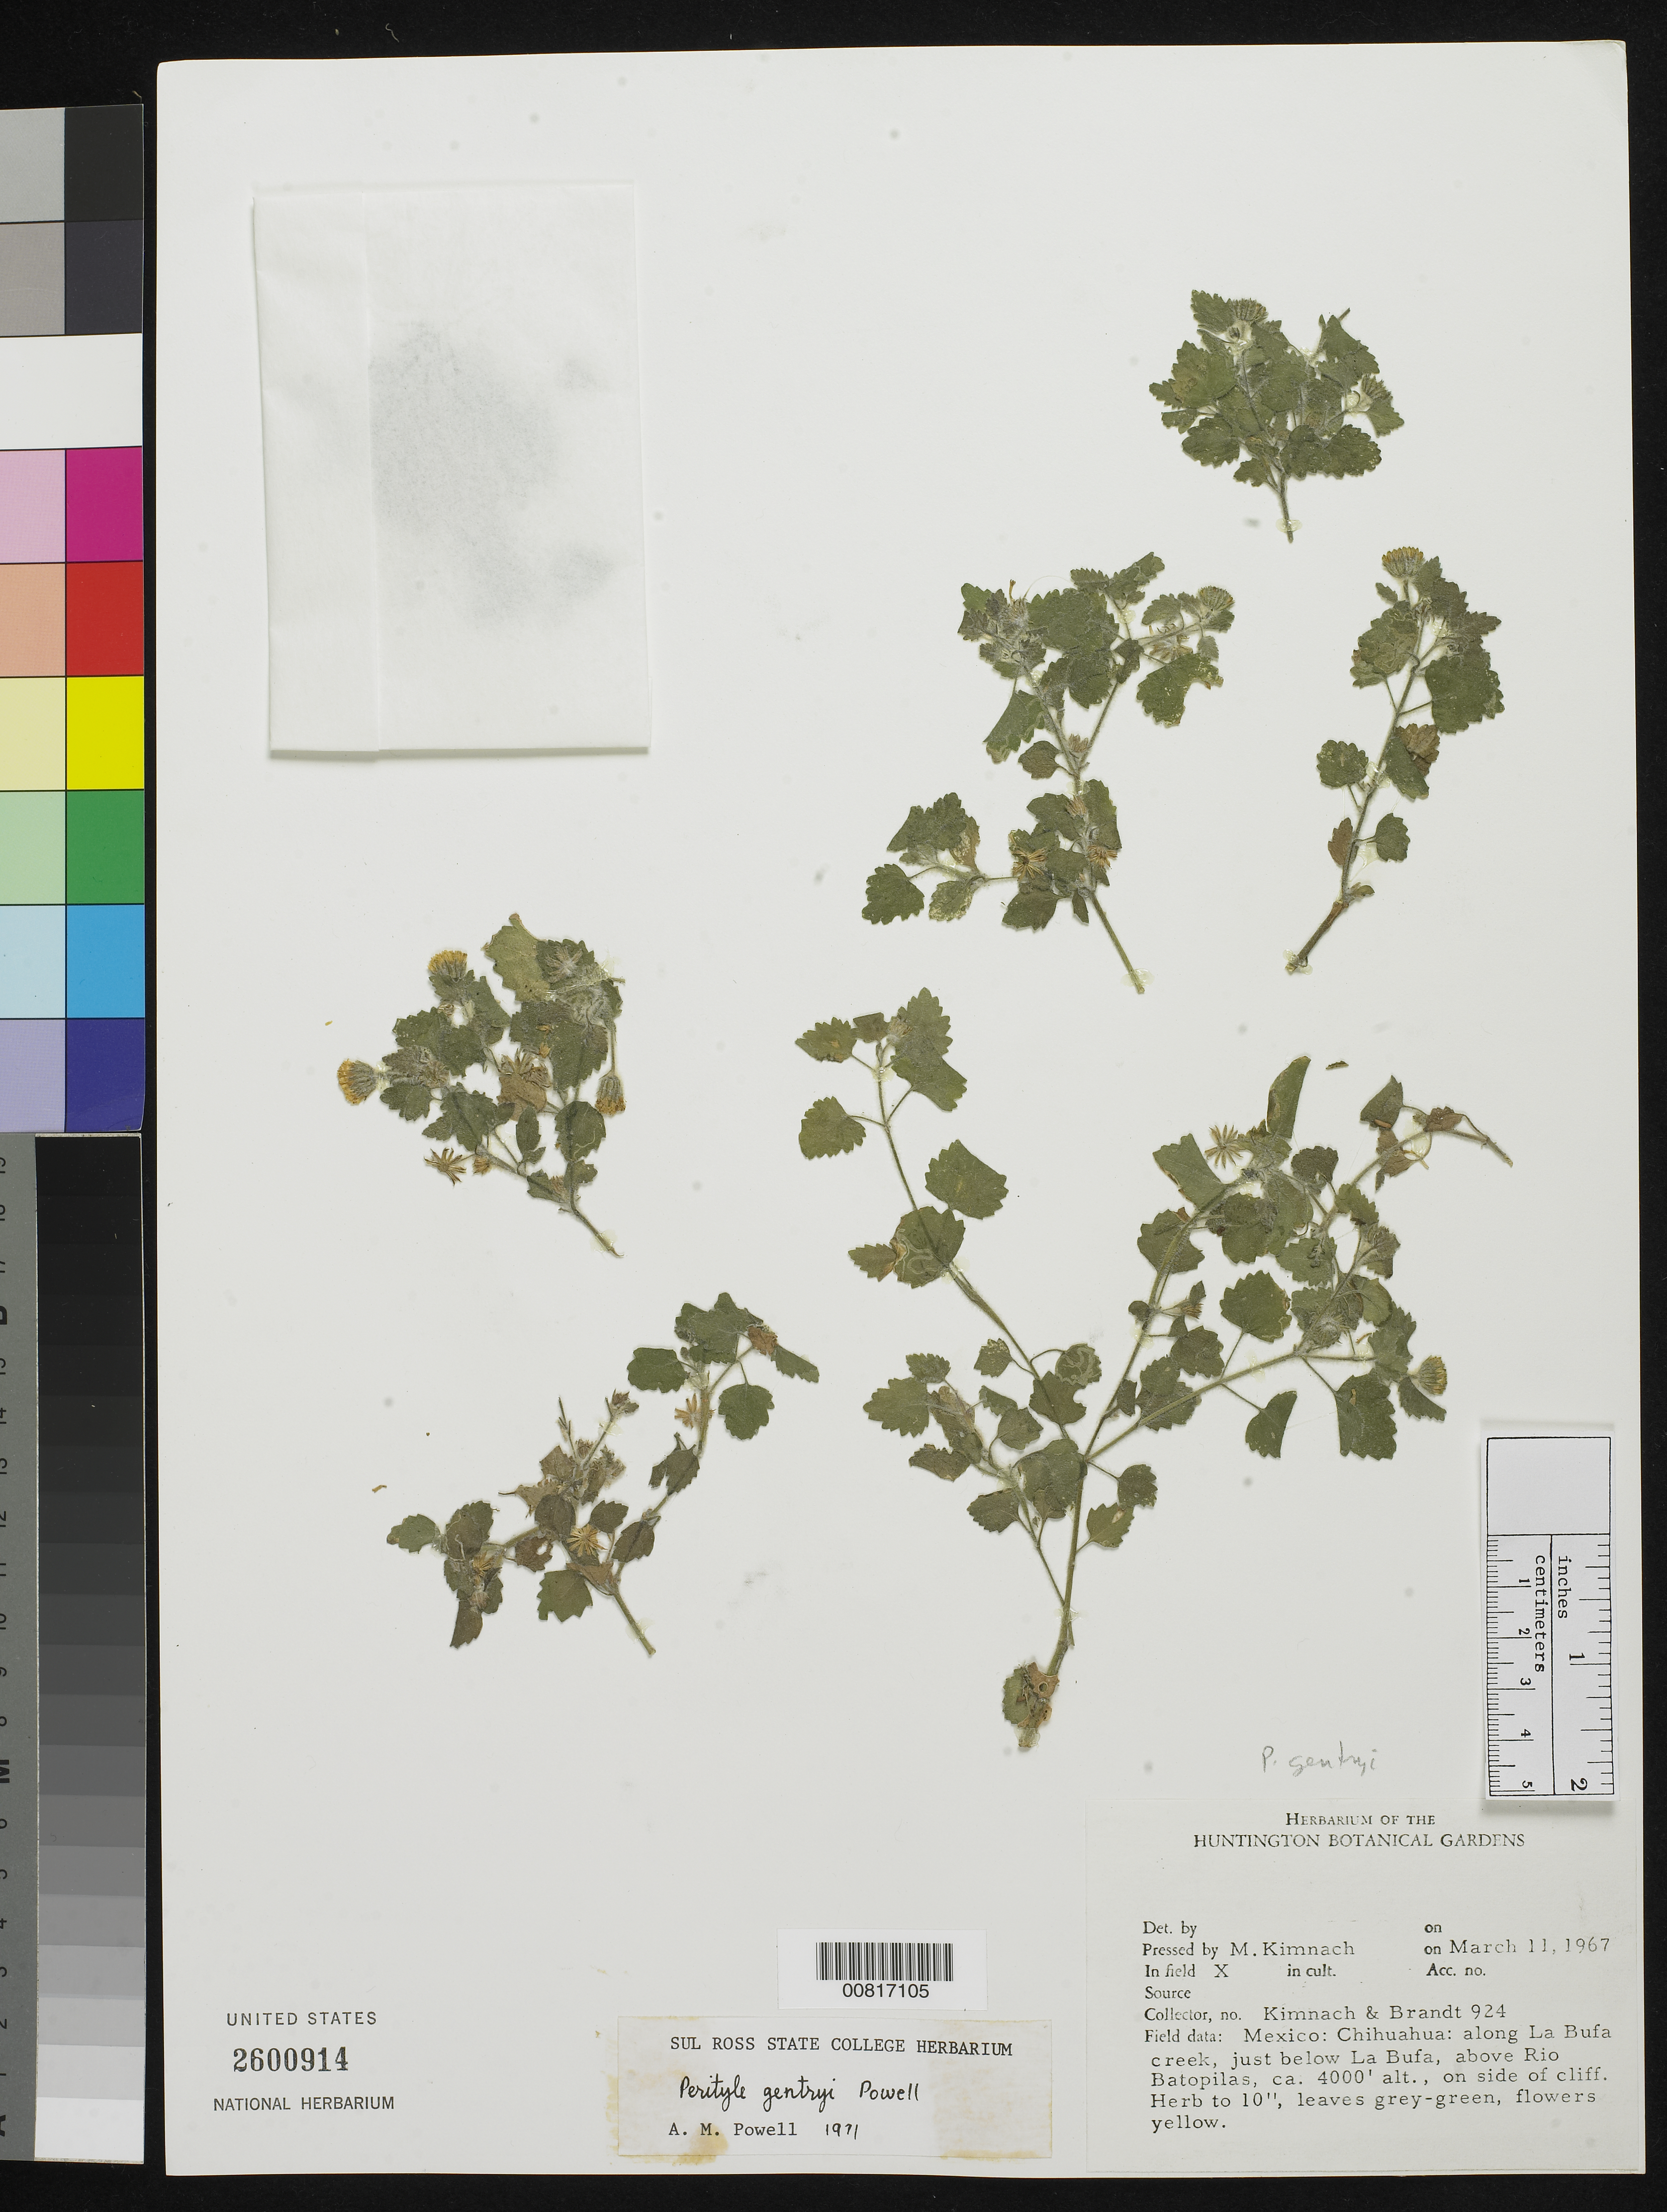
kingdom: Plantae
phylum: Tracheophyta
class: Magnoliopsida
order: Asterales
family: Asteraceae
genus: Perityle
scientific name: Perityle gentryi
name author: A.M. Powell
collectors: M. W. Kimnach & -. Brandt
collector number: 924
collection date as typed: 11 Mar 1967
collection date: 1967-03-11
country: Mexico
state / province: Chihuahua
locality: Along La Bufa Creek, just below La Bufa, above Rio Batopilas, on side of cliff.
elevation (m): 1219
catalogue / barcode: US 2600914